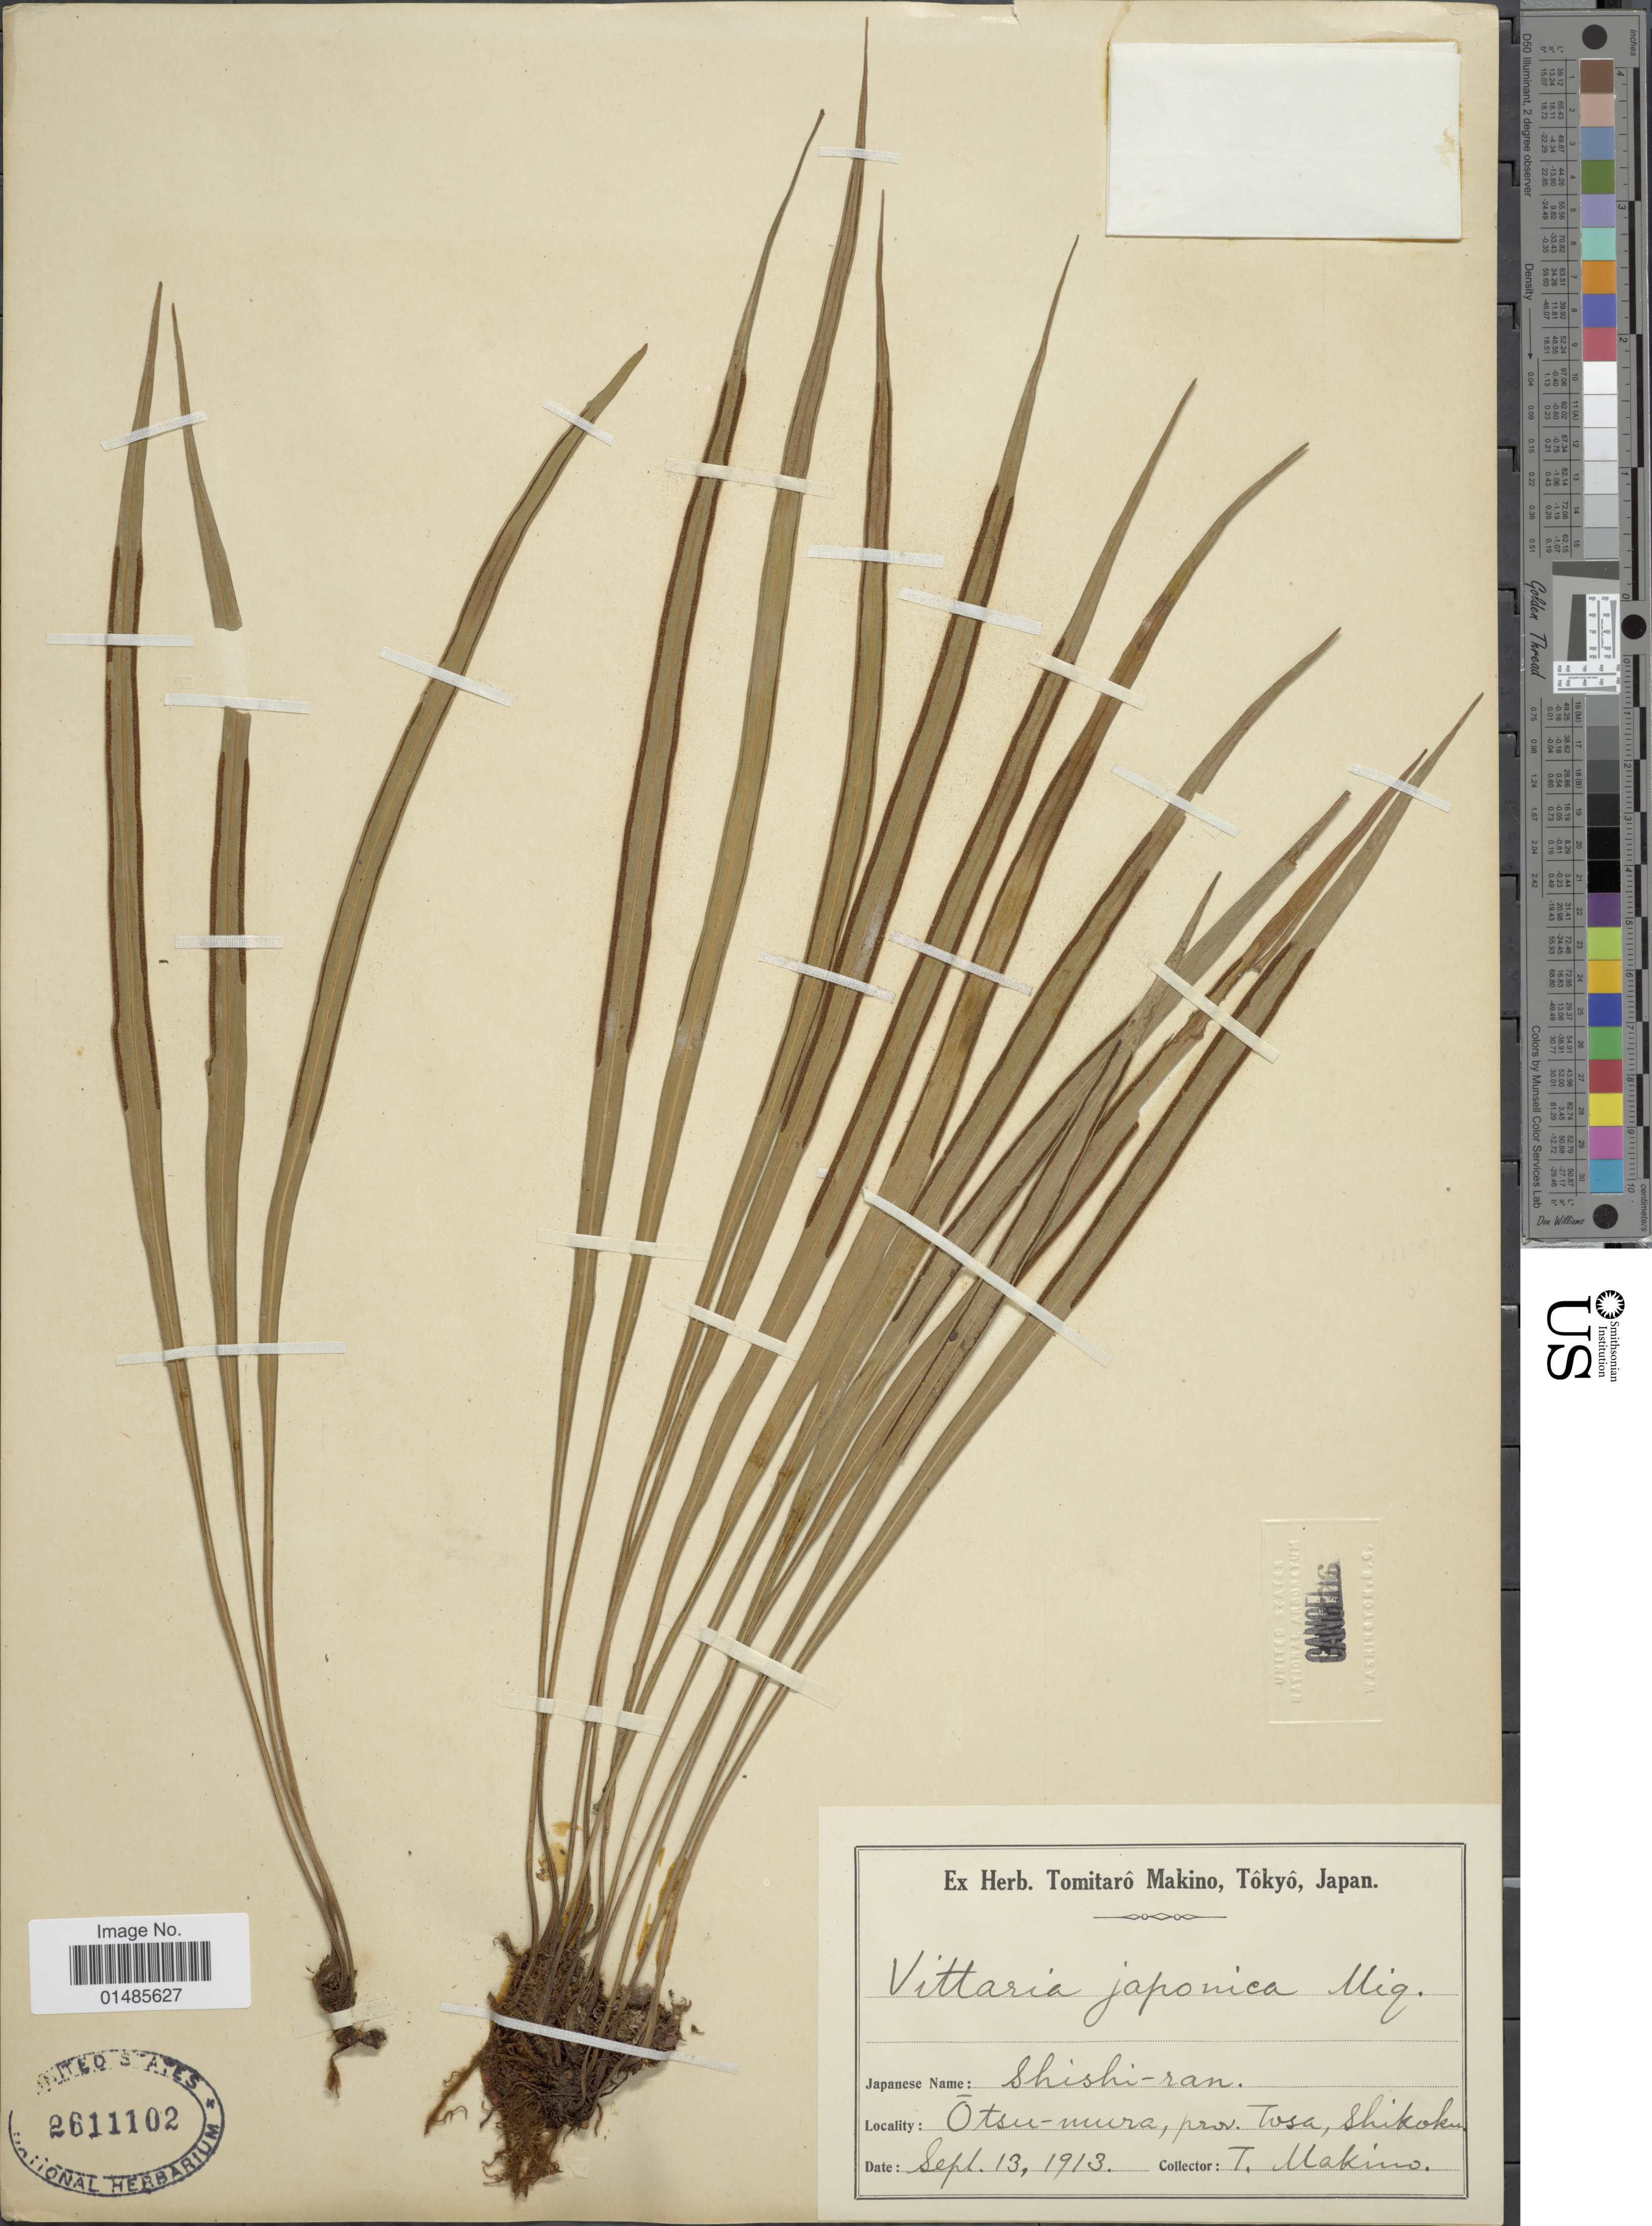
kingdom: Plantae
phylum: Tracheophyta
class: Polypodiopsida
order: Polypodiales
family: Pteridaceae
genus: Haplopteris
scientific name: Haplopteris flexuosa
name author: (Fée) E.H. Crane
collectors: T. Makino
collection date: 1913-09-13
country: Japan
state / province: Koti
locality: Otsu-mura, prov. Tosa, Shikoku.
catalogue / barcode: US 2611102